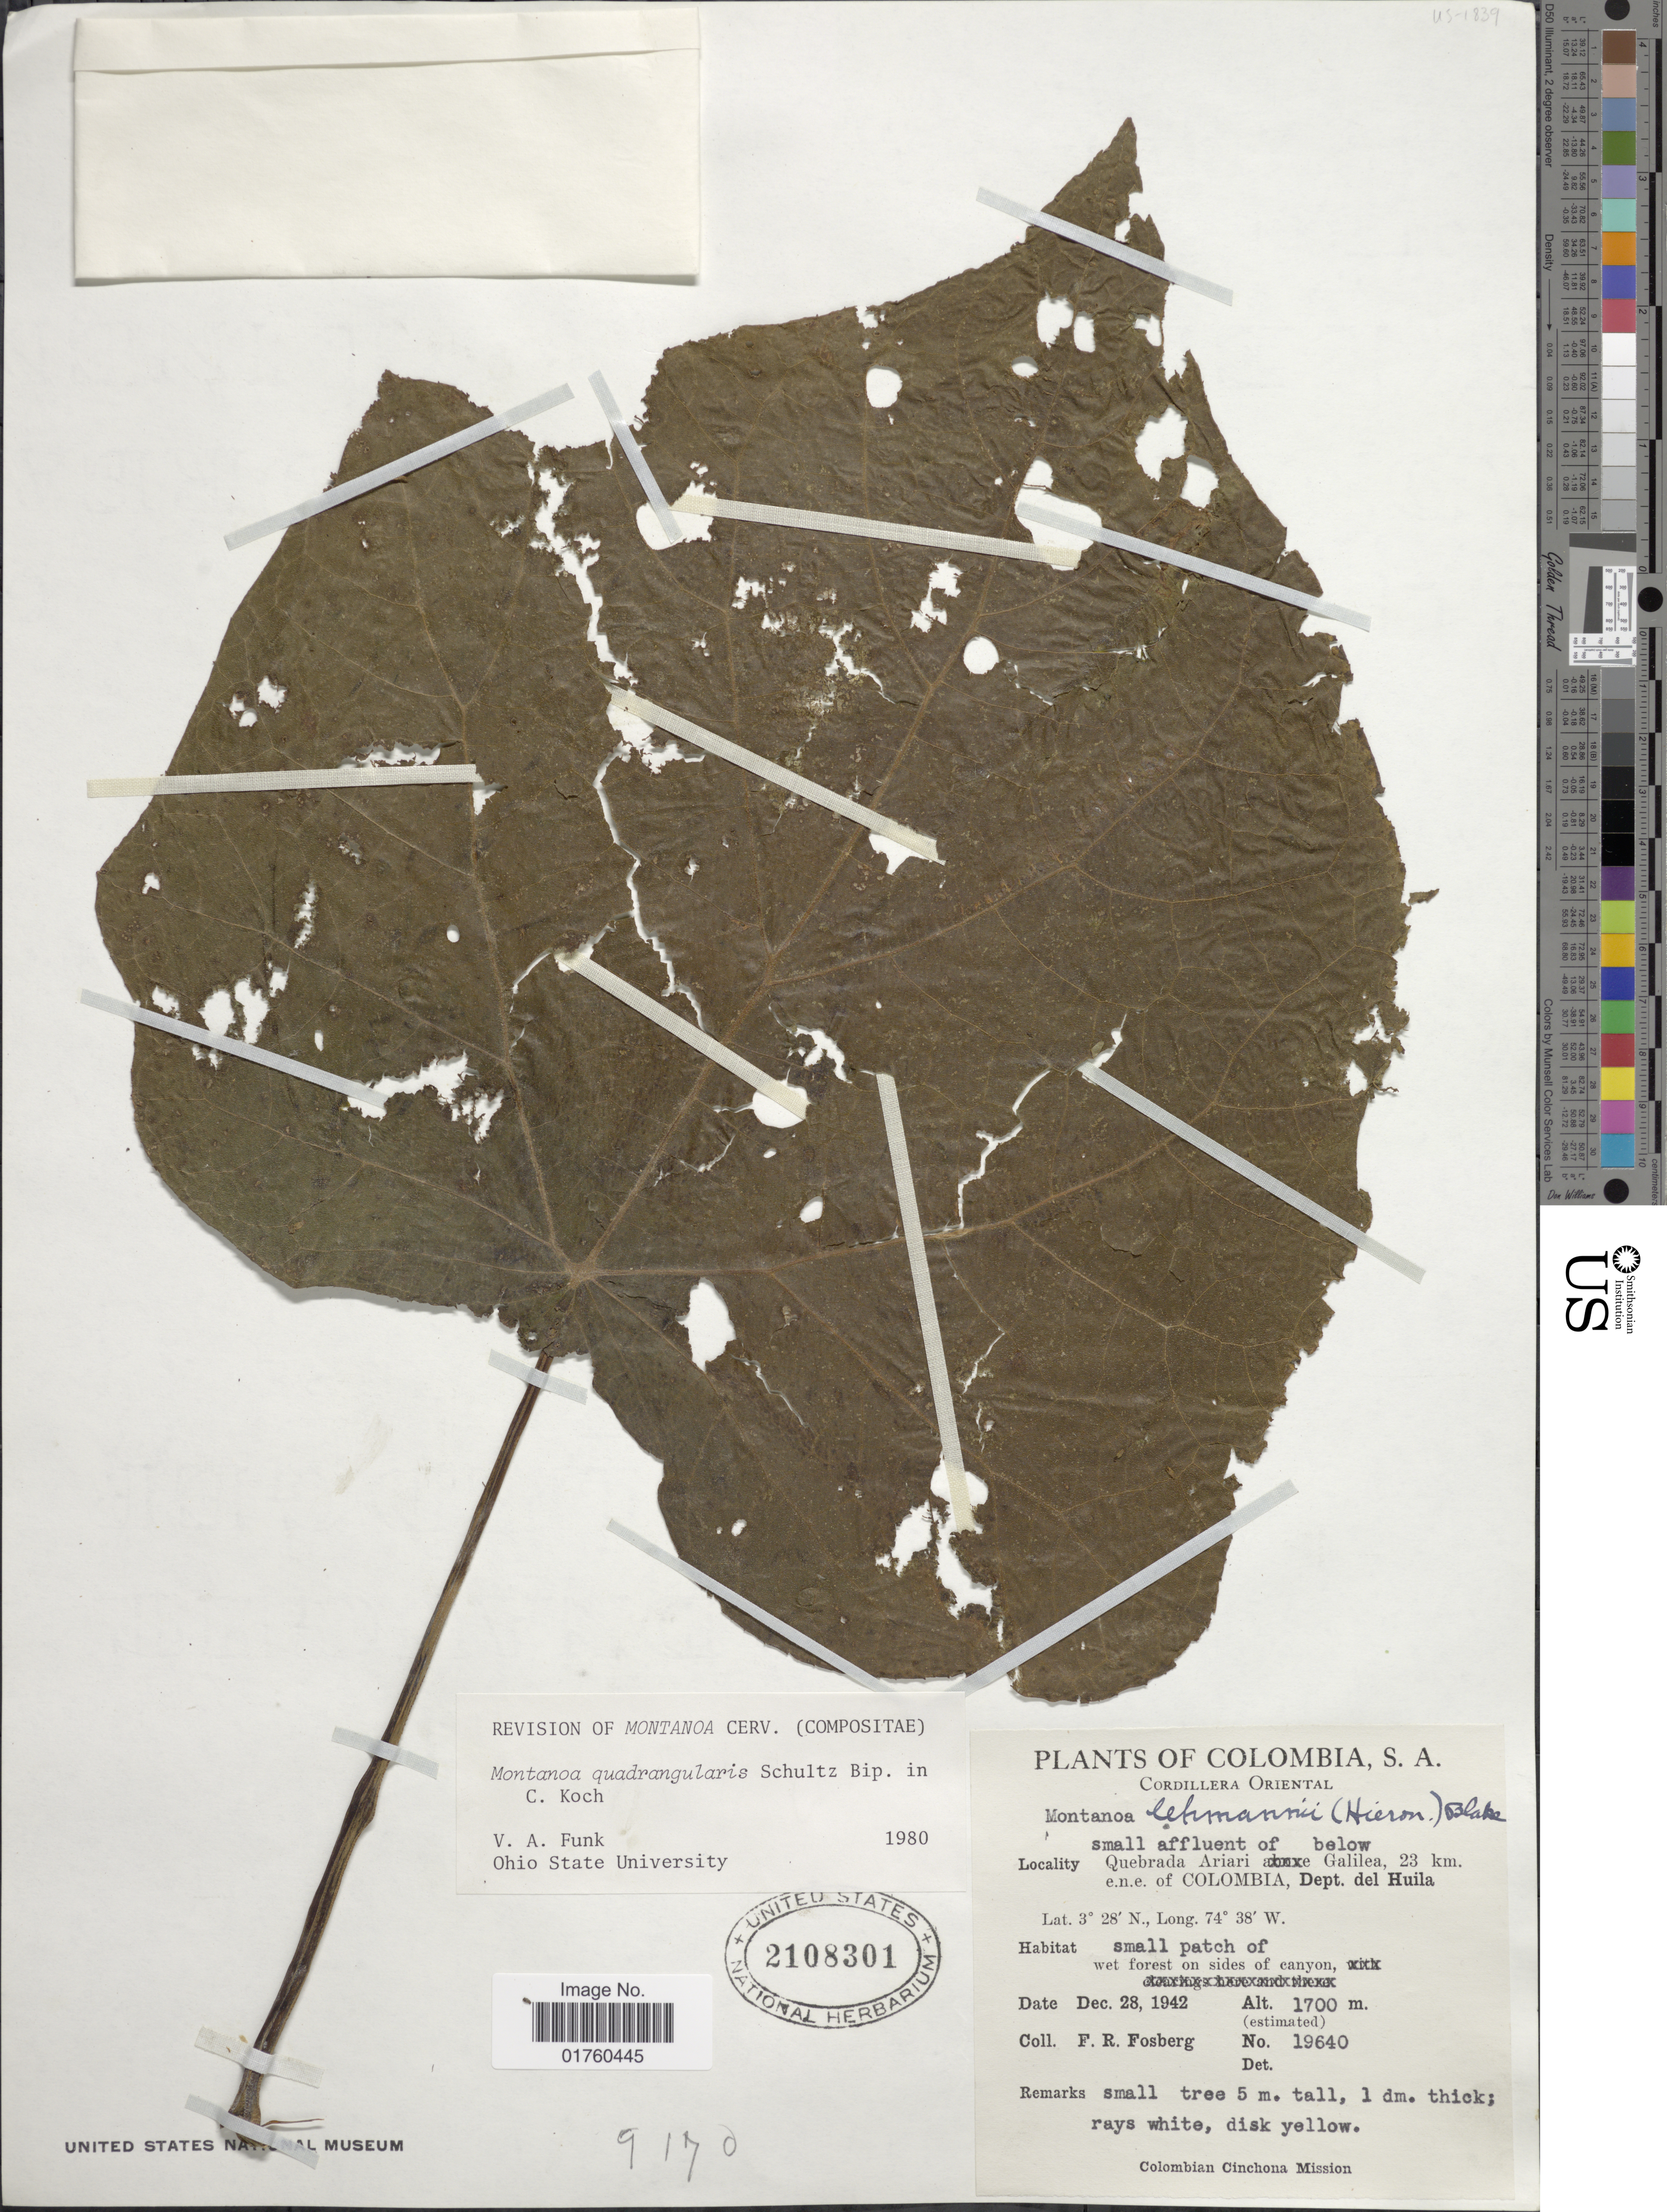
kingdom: Plantae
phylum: Tracheophyta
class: Magnoliopsida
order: Asterales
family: Asteraceae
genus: Montanoa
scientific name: Montanoa quadrangularis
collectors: F. R. Fosberg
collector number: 19640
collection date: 1942-12-28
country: Colombia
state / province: Huila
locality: Quebrada Ariari Galilea, 23 km. e.n.e. of Colombia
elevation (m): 1700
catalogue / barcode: US 2108301